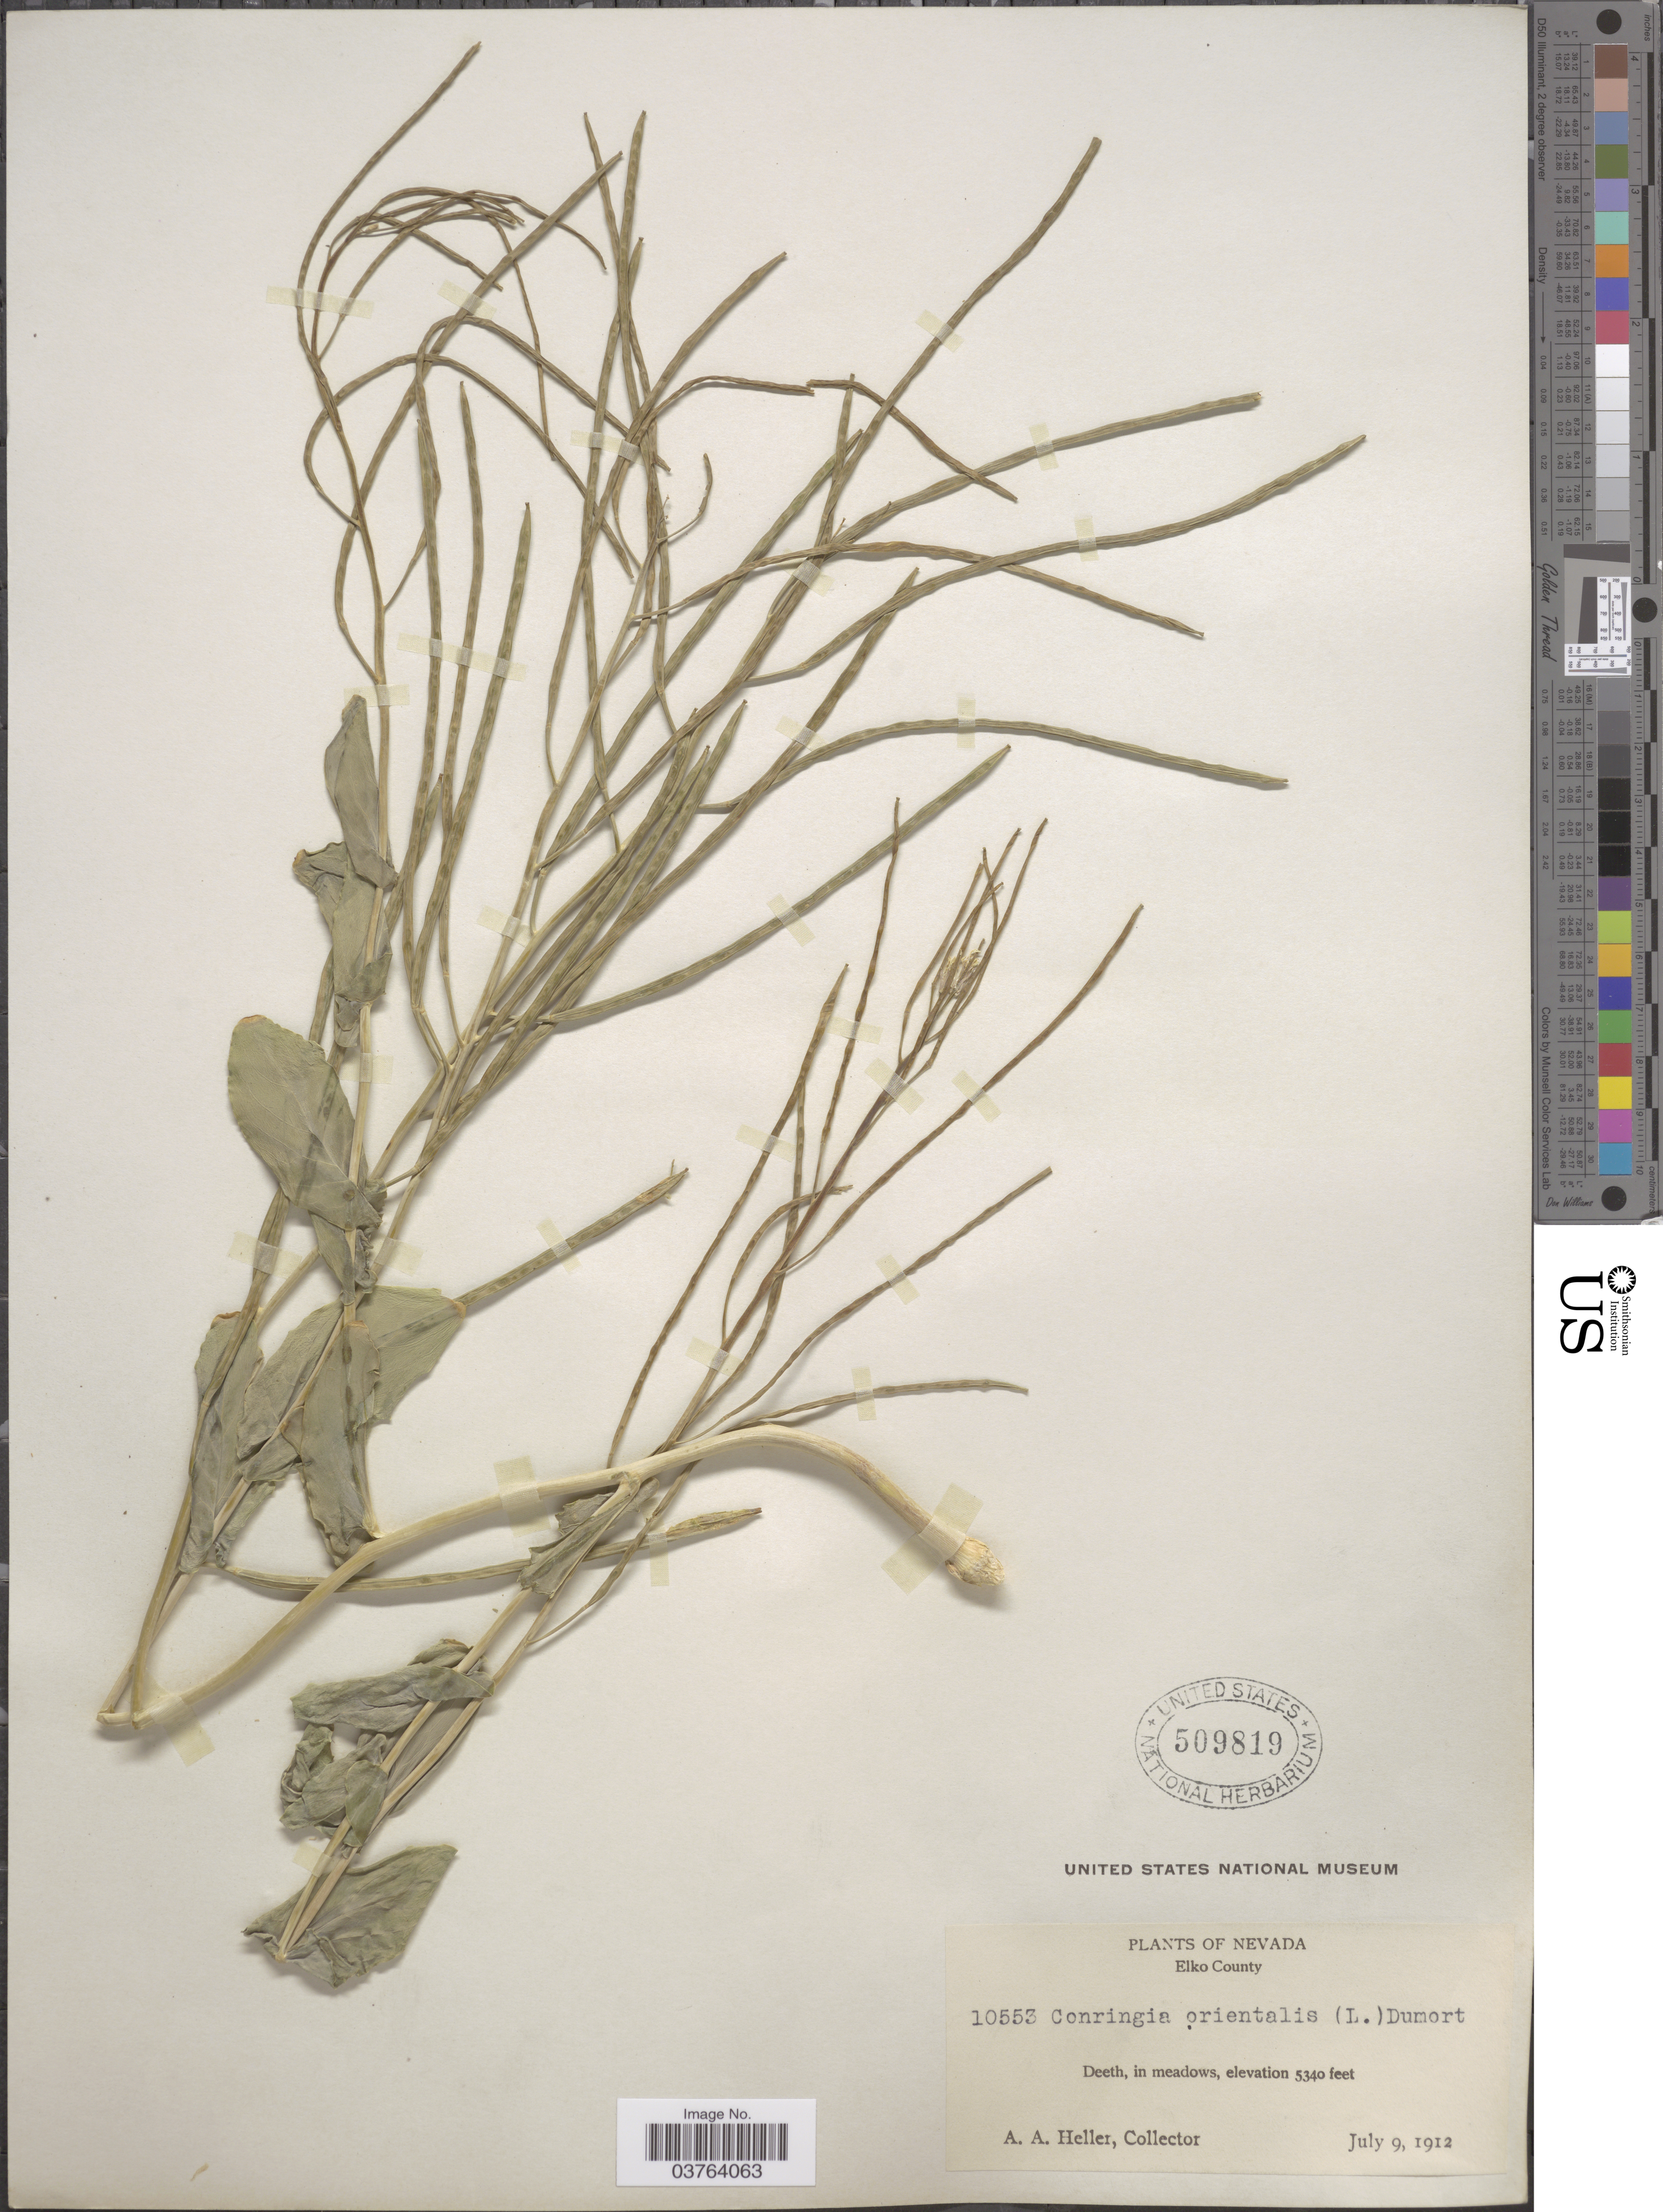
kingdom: Plantae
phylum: Tracheophyta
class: Magnoliopsida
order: Brassicales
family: Brassicaceae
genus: Conringia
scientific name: Conringia orientalis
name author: (L.) C. Presl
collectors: A. A. Heller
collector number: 10553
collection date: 1912-07-09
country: United States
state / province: Nevada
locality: Elko County. Deeth, in meadows.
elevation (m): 1628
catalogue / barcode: US 509819